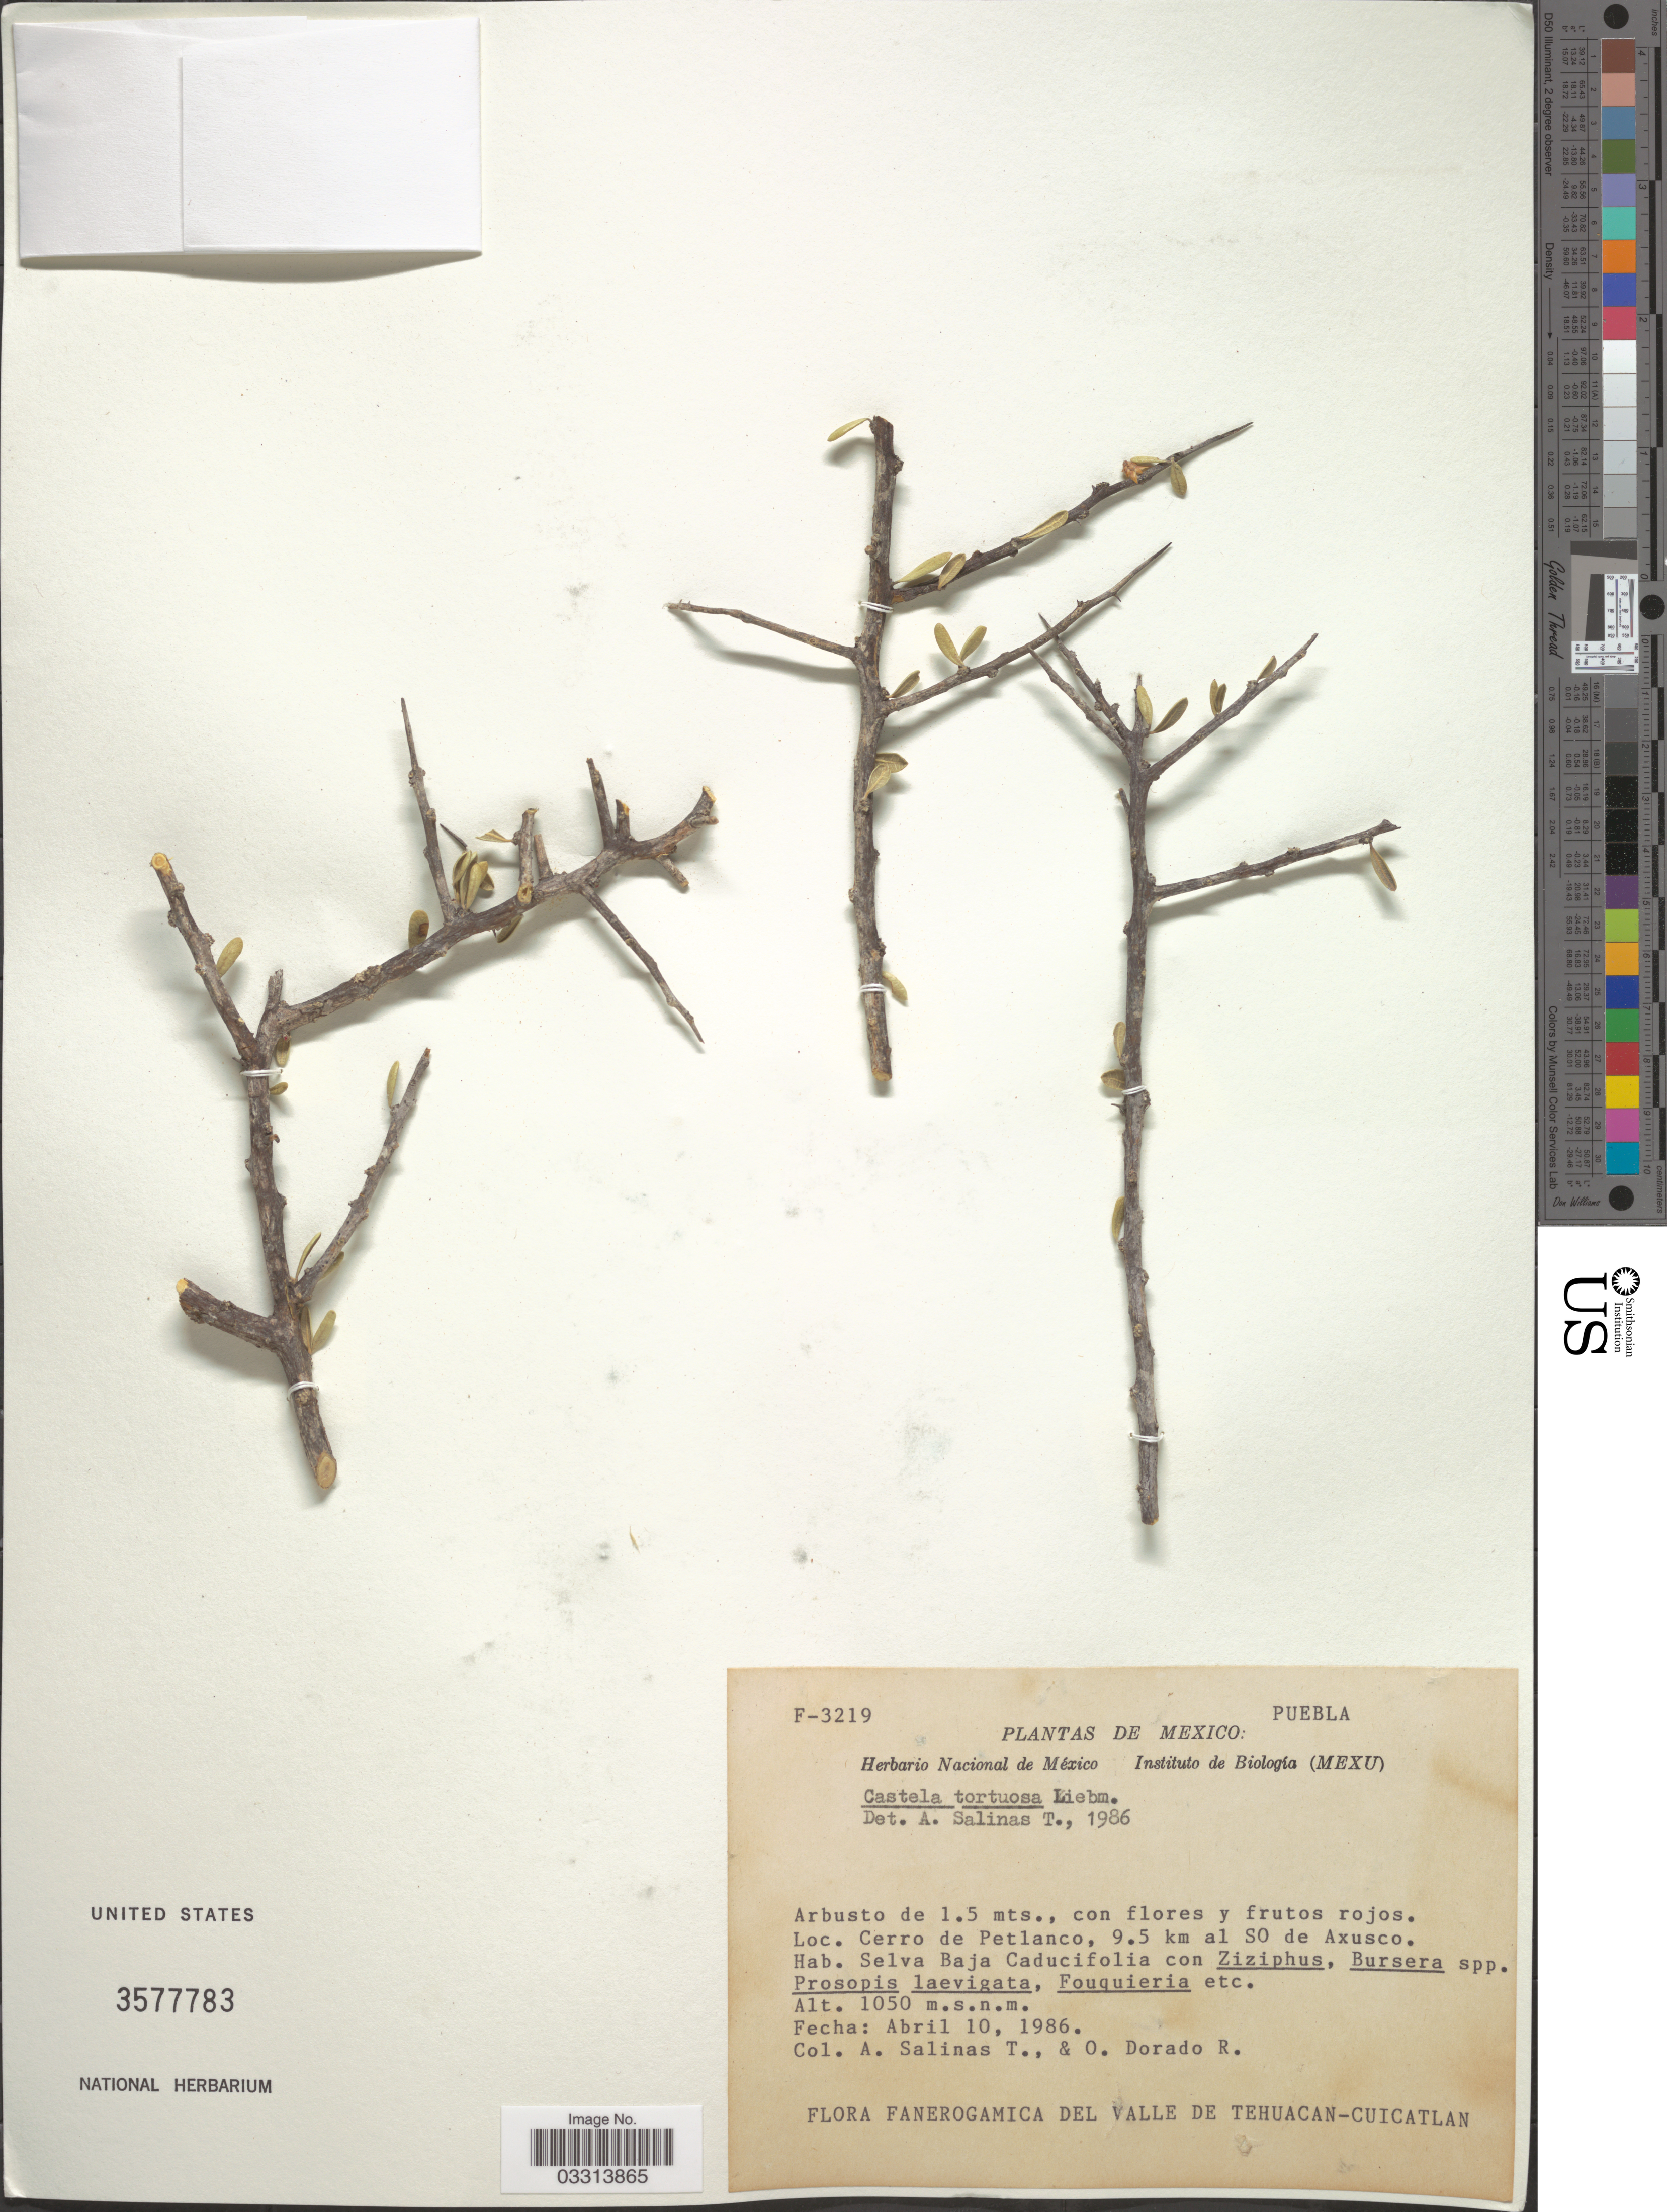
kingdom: Plantae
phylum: Tracheophyta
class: Magnoliopsida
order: Sapindales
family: Simaroubaceae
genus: Castela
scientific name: Castela tortuosa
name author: Liebm.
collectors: A. Salinas T. & O. Dorado R.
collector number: F-3219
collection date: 1986-04-10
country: Mexico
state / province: Puebla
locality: Cerro de Petlanco, 9.5 km al SO de Axusco.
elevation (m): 1050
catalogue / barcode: US 3577783